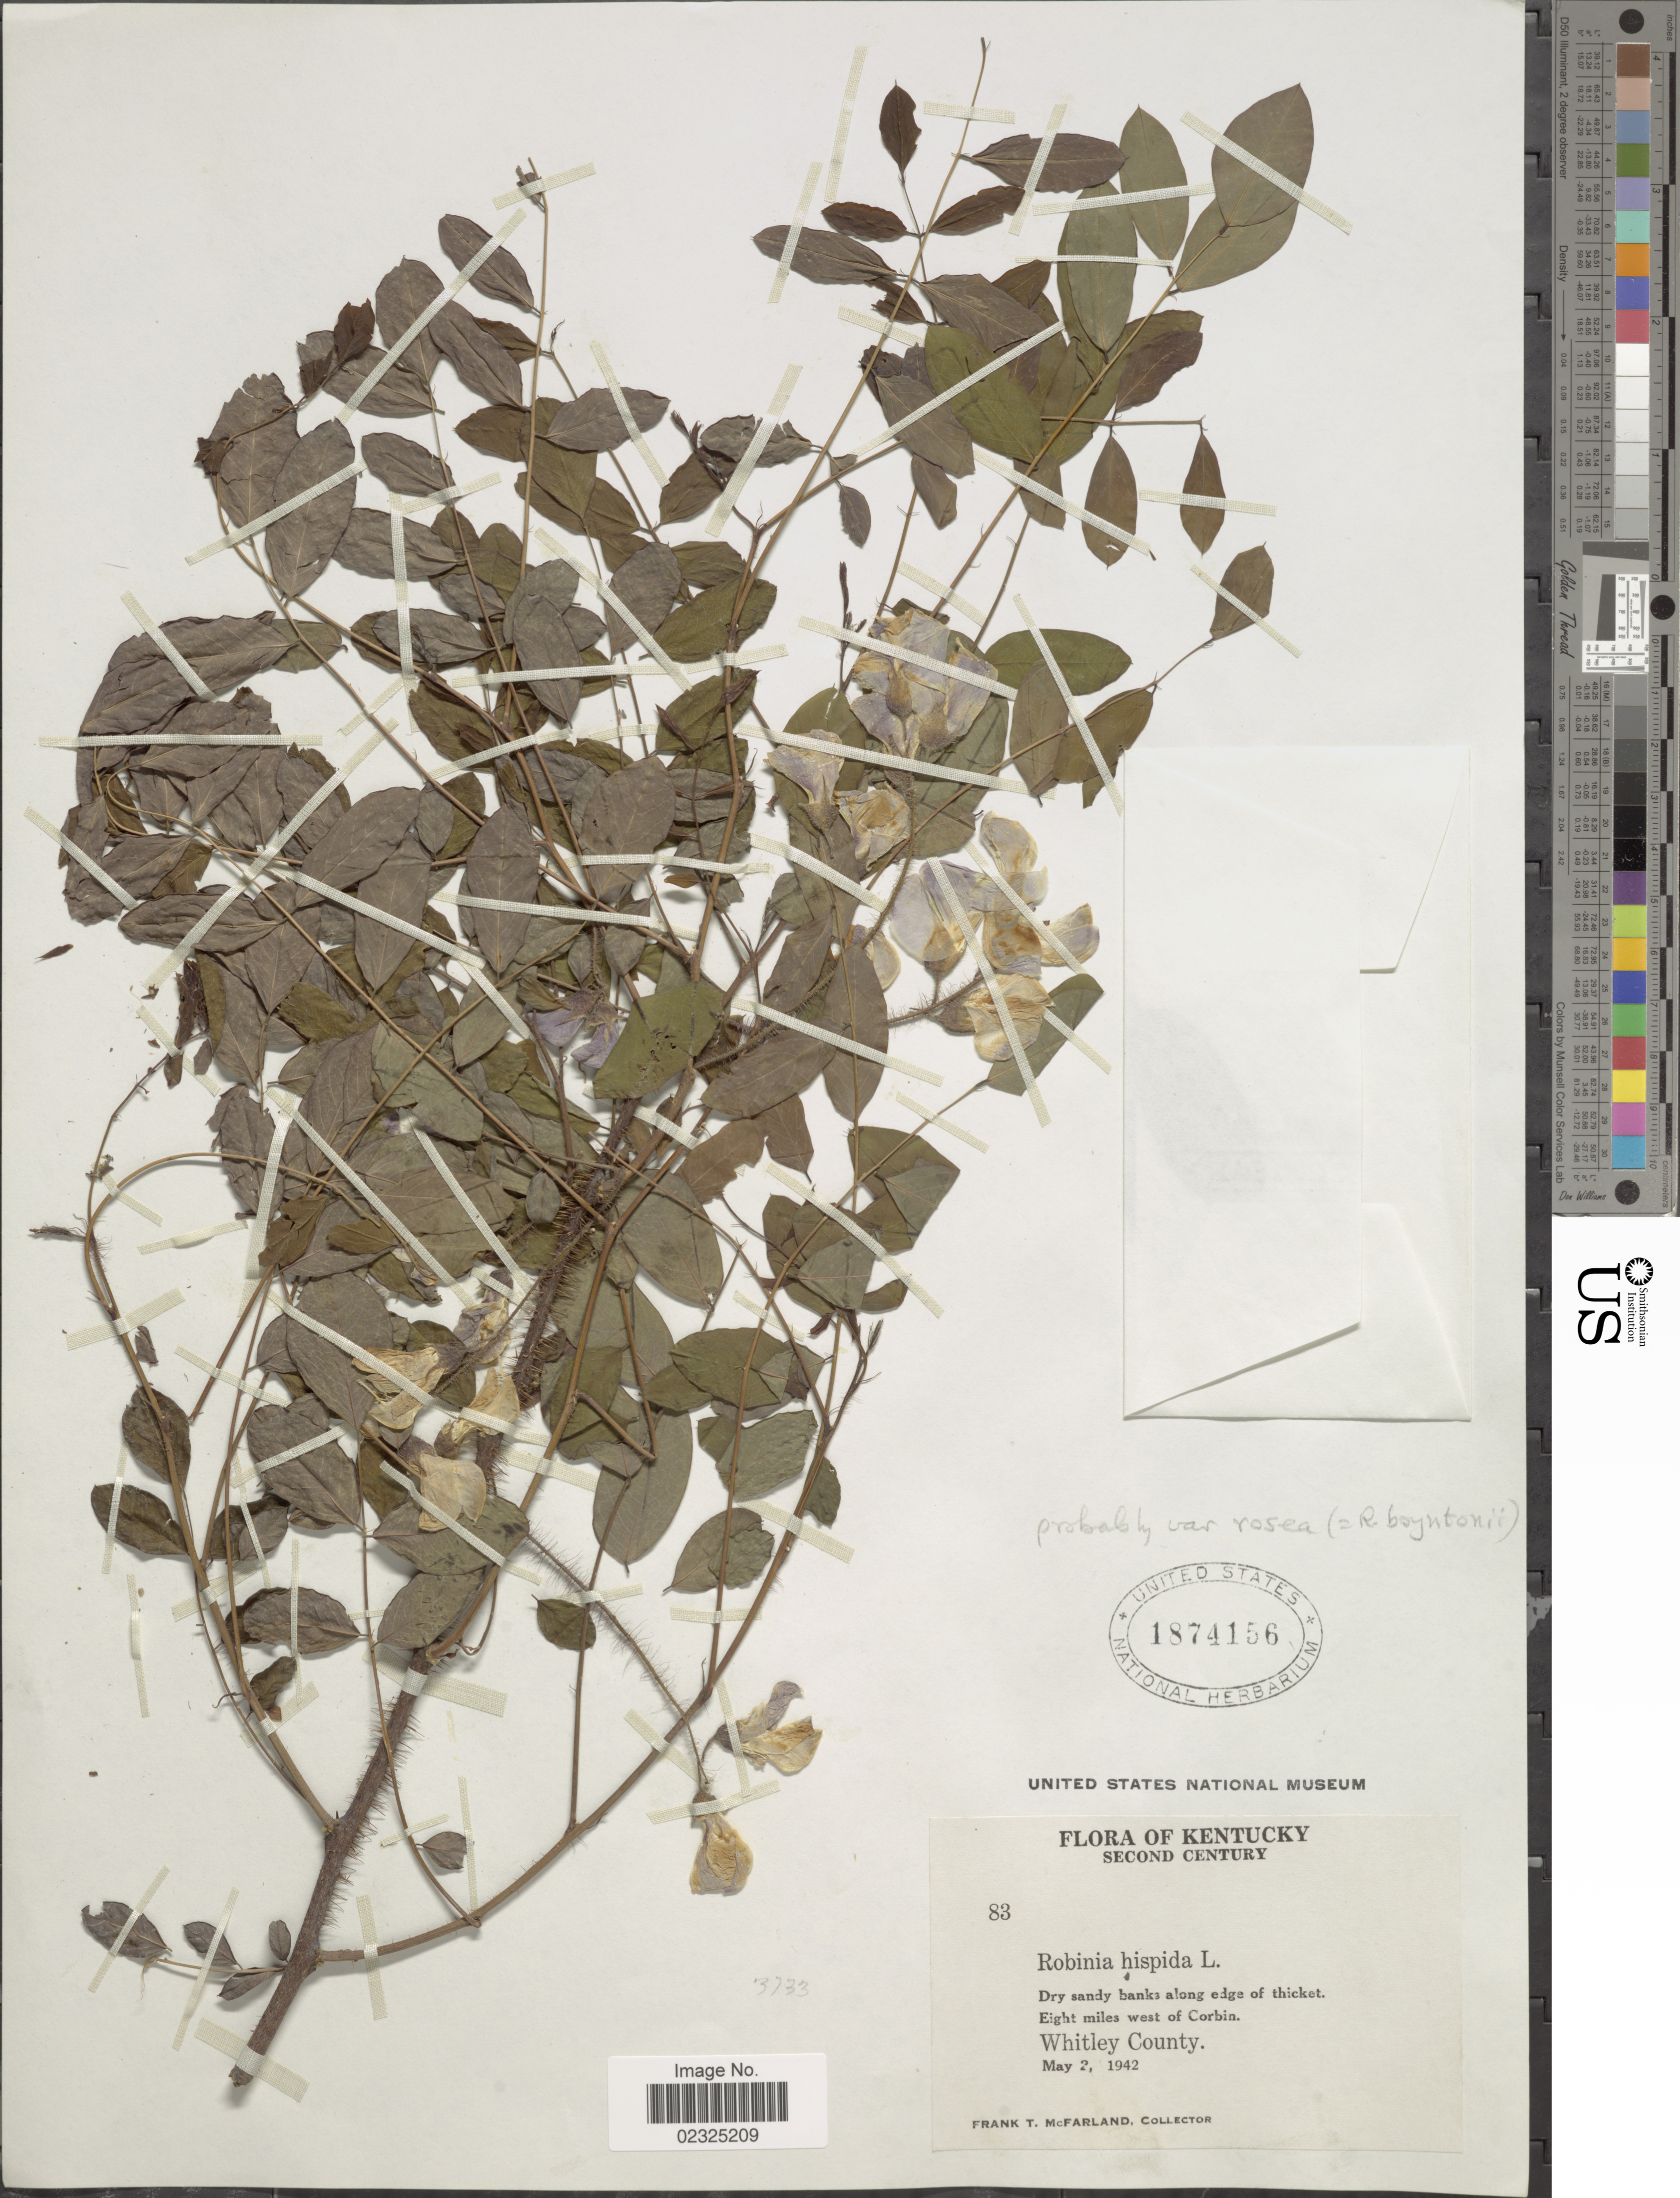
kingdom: Plantae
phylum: Tracheophyta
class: Magnoliopsida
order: Fabales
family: Fabaceae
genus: Robinia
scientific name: Robinia hispida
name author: L.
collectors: F. McFarland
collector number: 83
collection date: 1942-05-02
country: United States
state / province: Kentucky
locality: Second Century, dry sandy banks along edge of thicket, eight miles west of Corbin, Whitley County.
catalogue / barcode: US 1874156